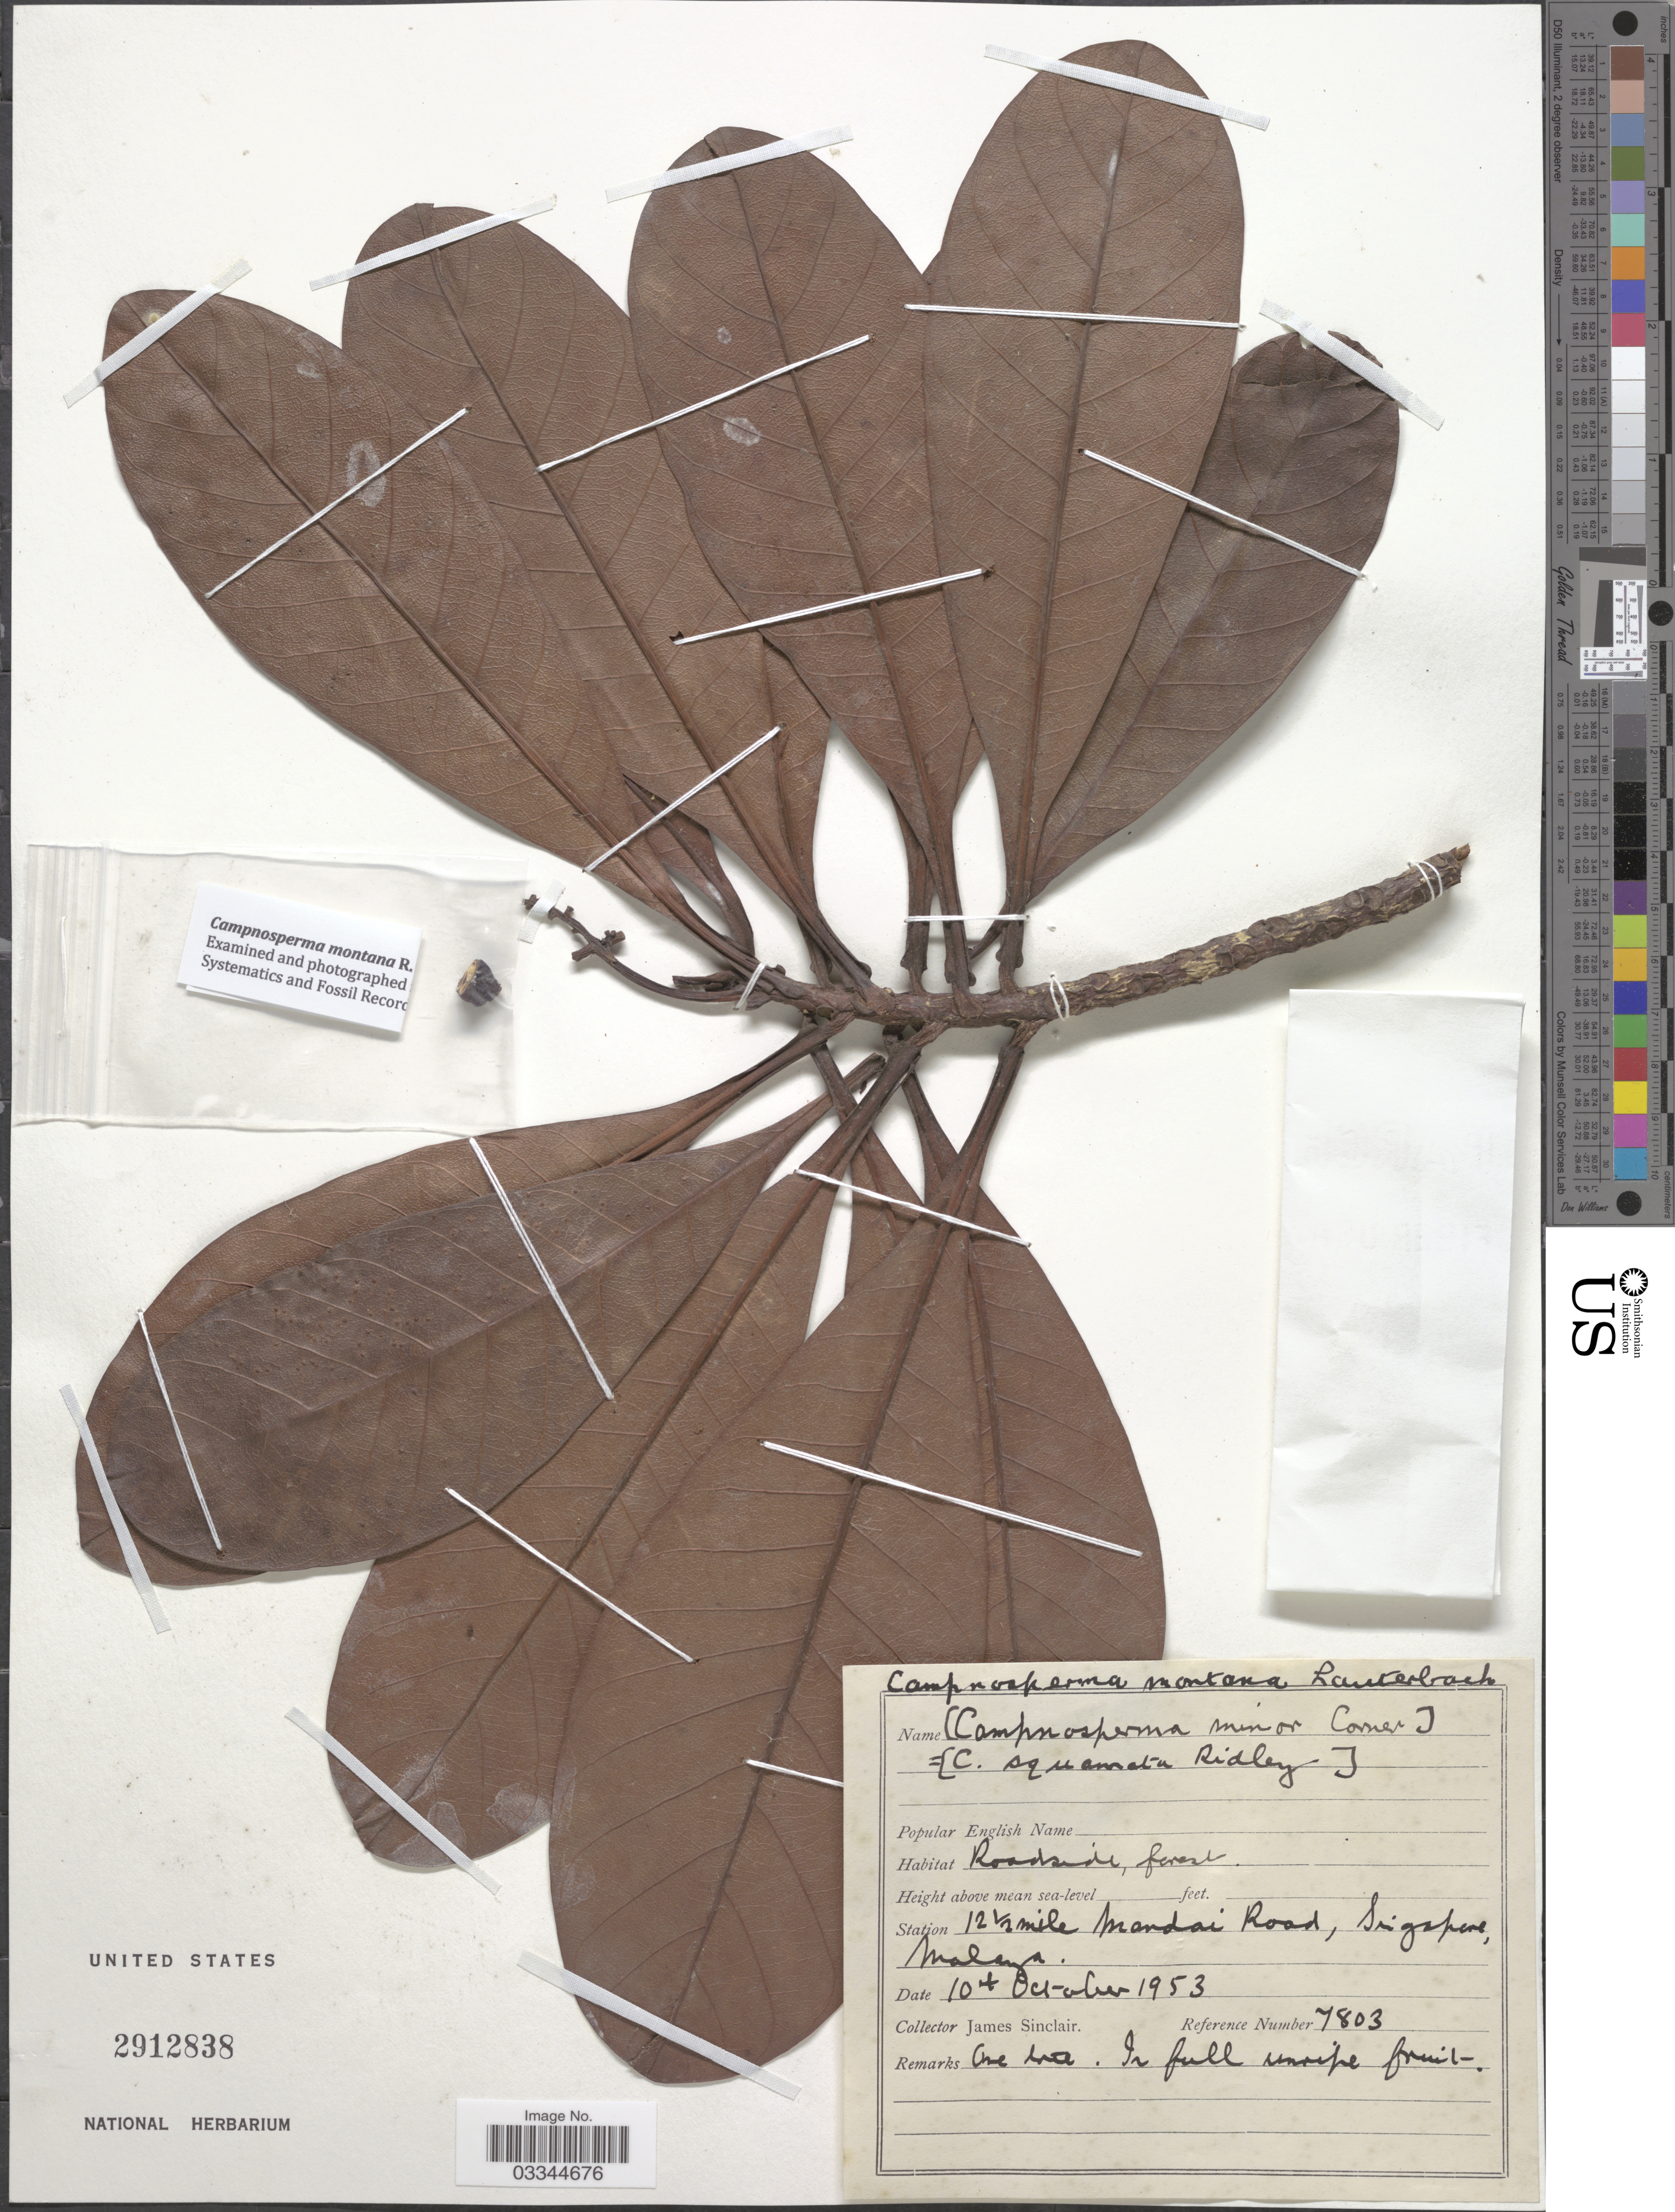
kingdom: Plantae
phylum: Tracheophyta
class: Magnoliopsida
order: Sapindales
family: Anacardiaceae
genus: Campnosperma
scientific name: Campnosperma montanum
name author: Lauterb.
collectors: J. Sinclair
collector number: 7803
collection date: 1953-10-10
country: Singapore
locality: Station 12½ mile Mandai Road, Malaya.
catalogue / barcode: US 2912838